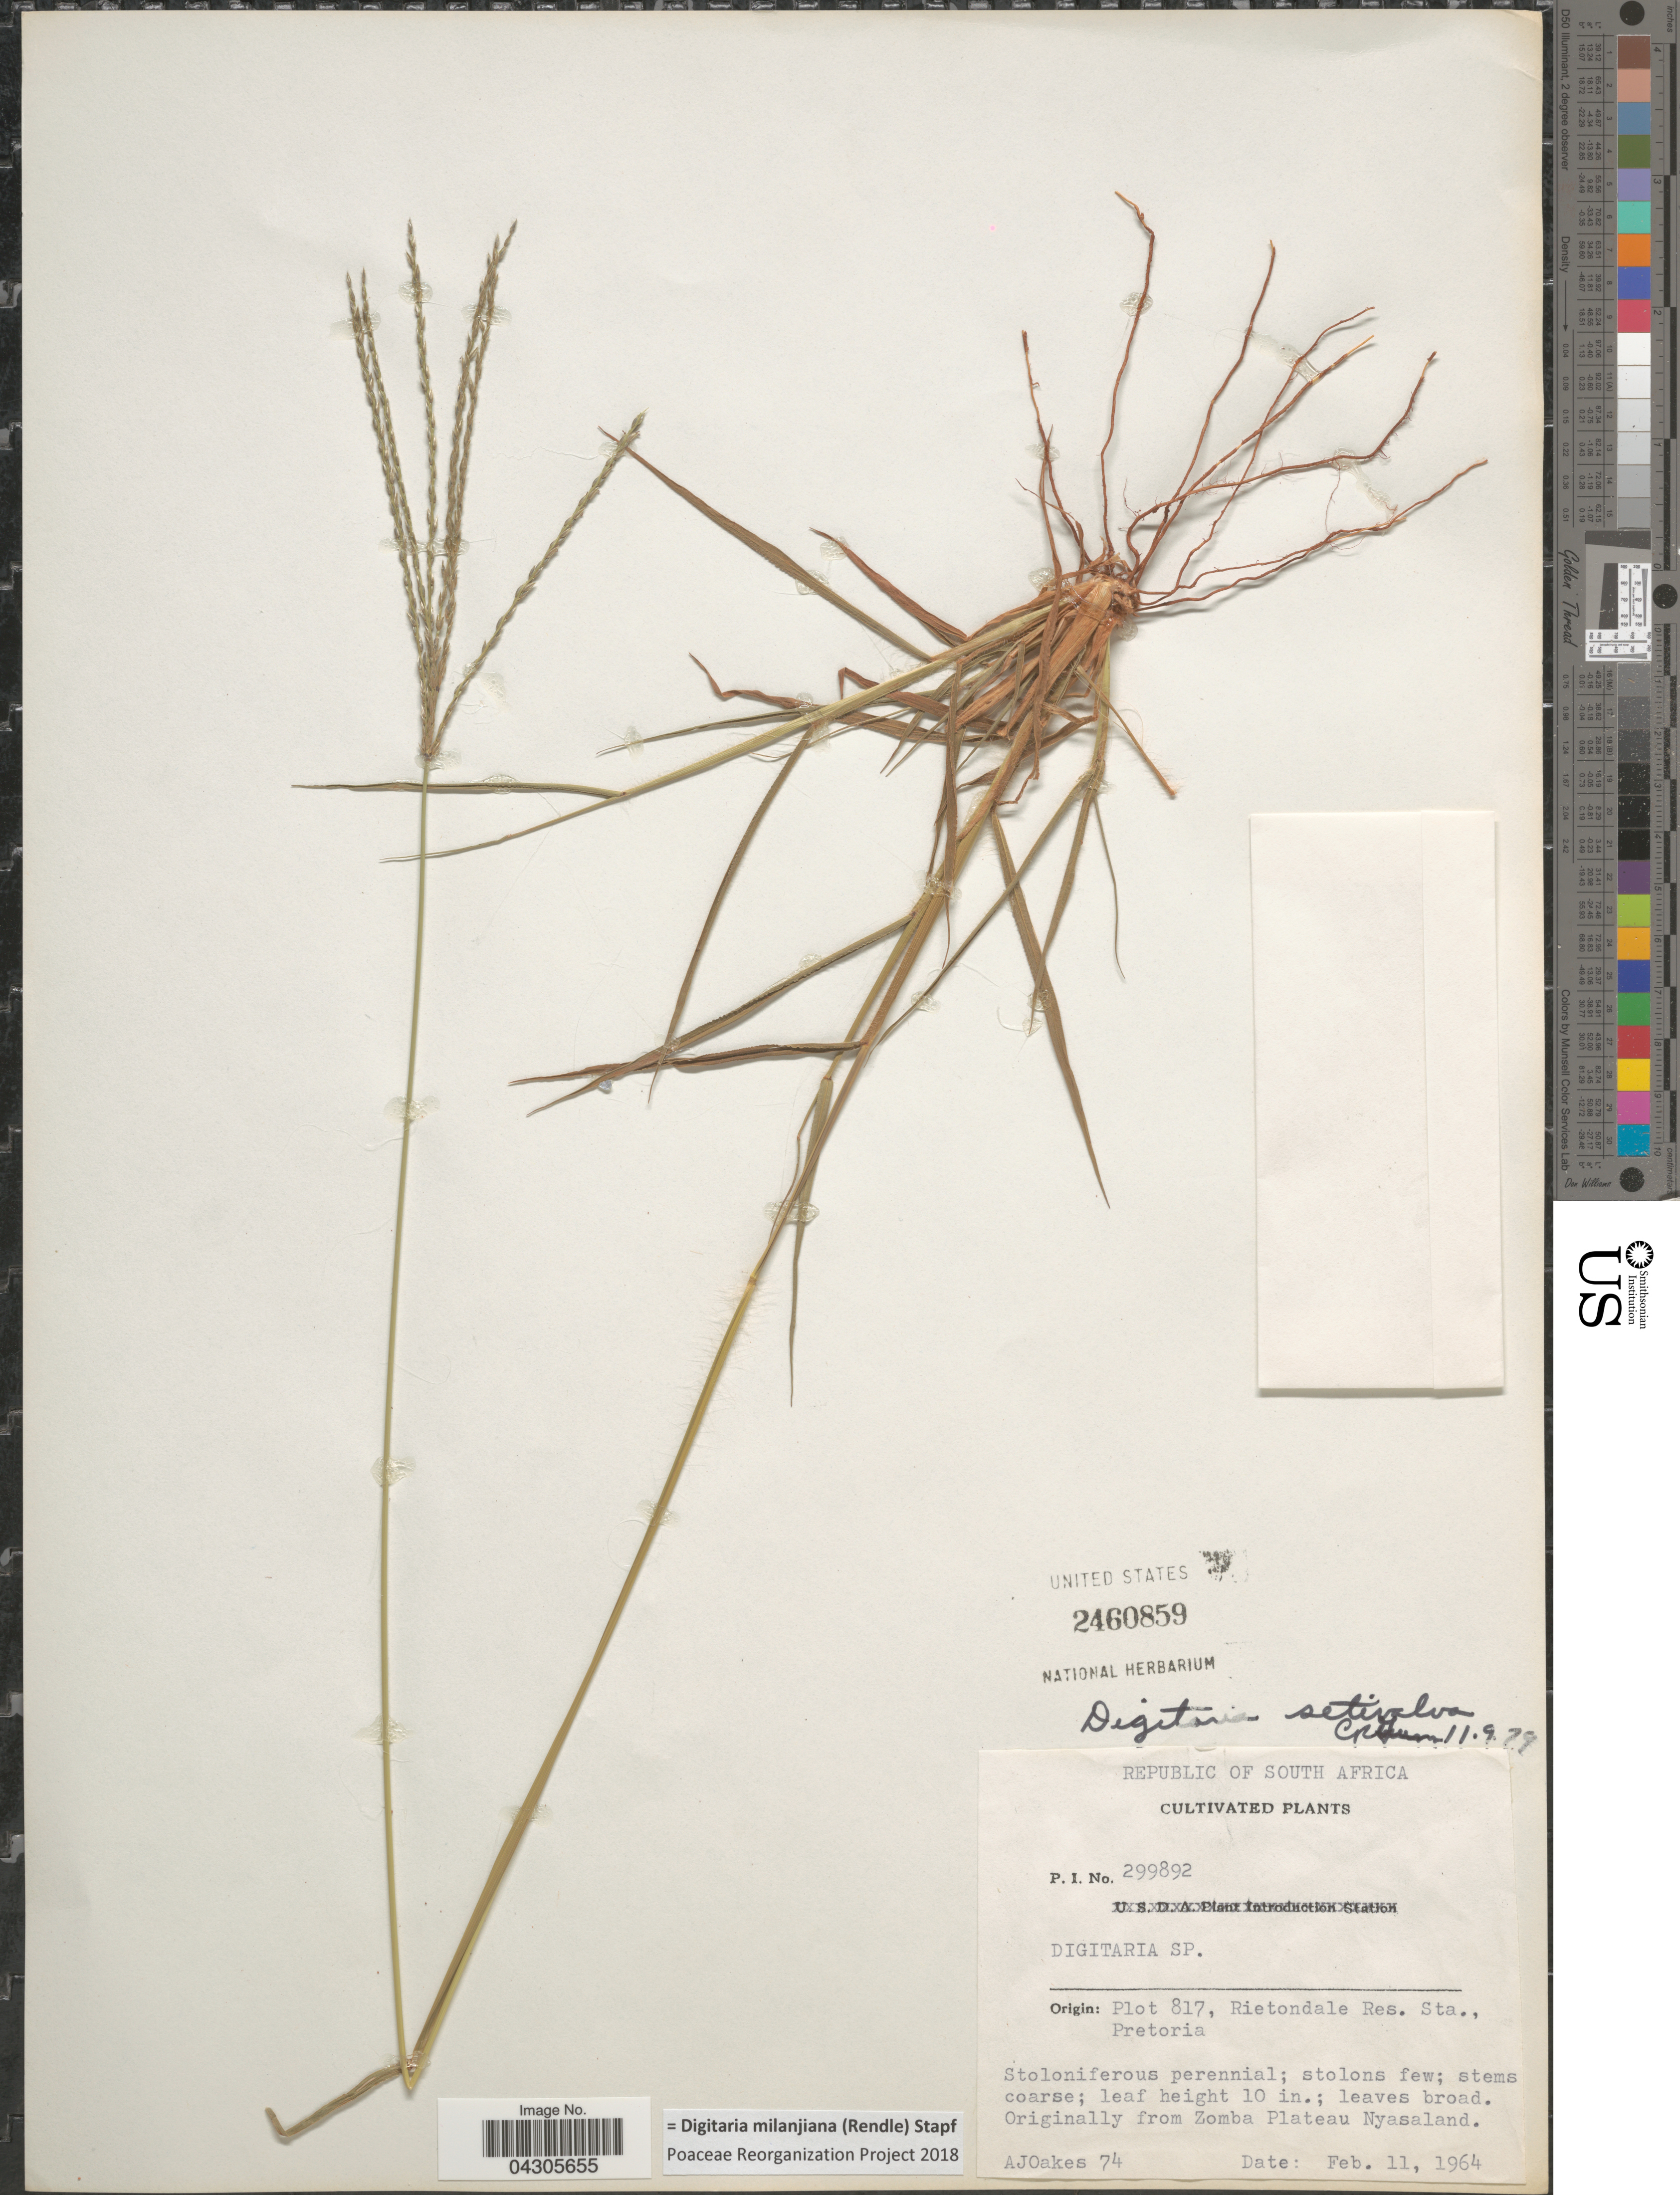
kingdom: Plantae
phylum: Tracheophyta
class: Liliopsida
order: Poales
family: Poaceae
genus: Digitaria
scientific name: Digitaria milanjiana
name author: (Rendle) Stapf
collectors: A. Oakes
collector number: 74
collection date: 1964-02-11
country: South Africa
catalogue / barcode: US 2460859